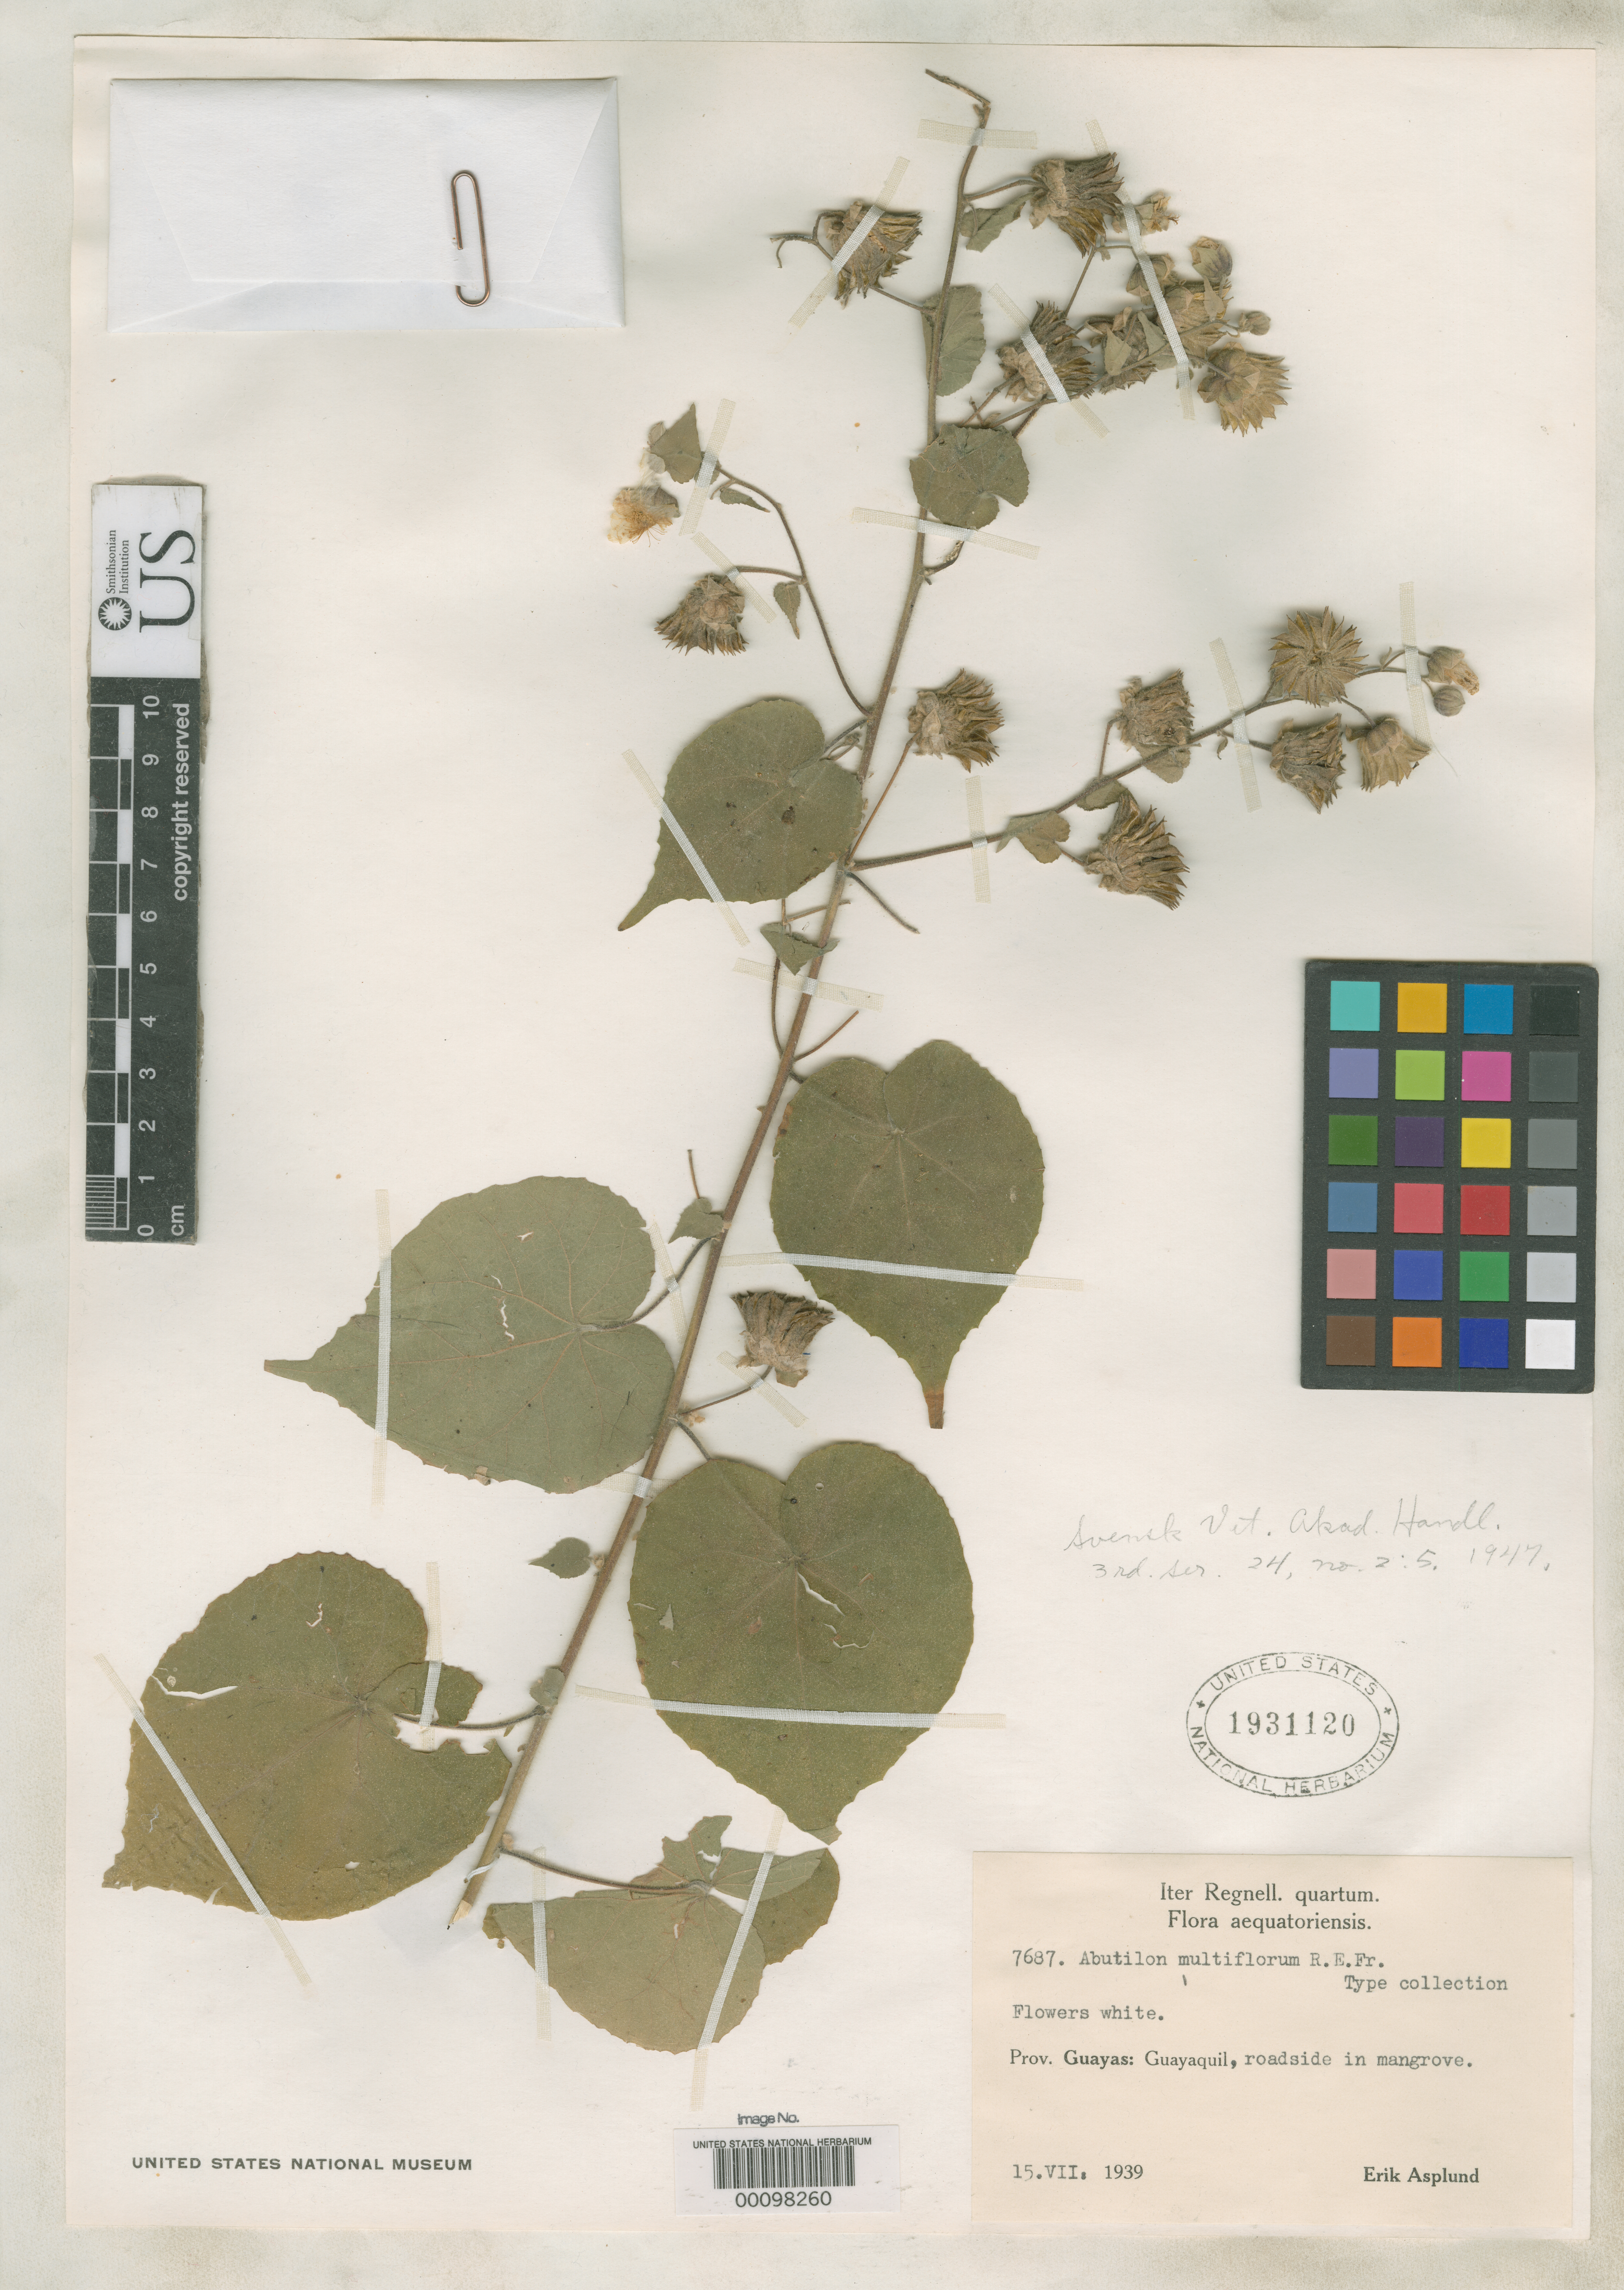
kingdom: Plantae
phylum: Tracheophyta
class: Magnoliopsida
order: Malvales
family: Malvaceae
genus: Abutilon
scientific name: Abutilon multiflorum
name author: R.E. Fr.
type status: Isotype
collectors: E. Asplund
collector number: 7687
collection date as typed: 15 Aug 1939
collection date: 1939-08-15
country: Ecuador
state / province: Guayas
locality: Guayaquil.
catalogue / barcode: US 1931120